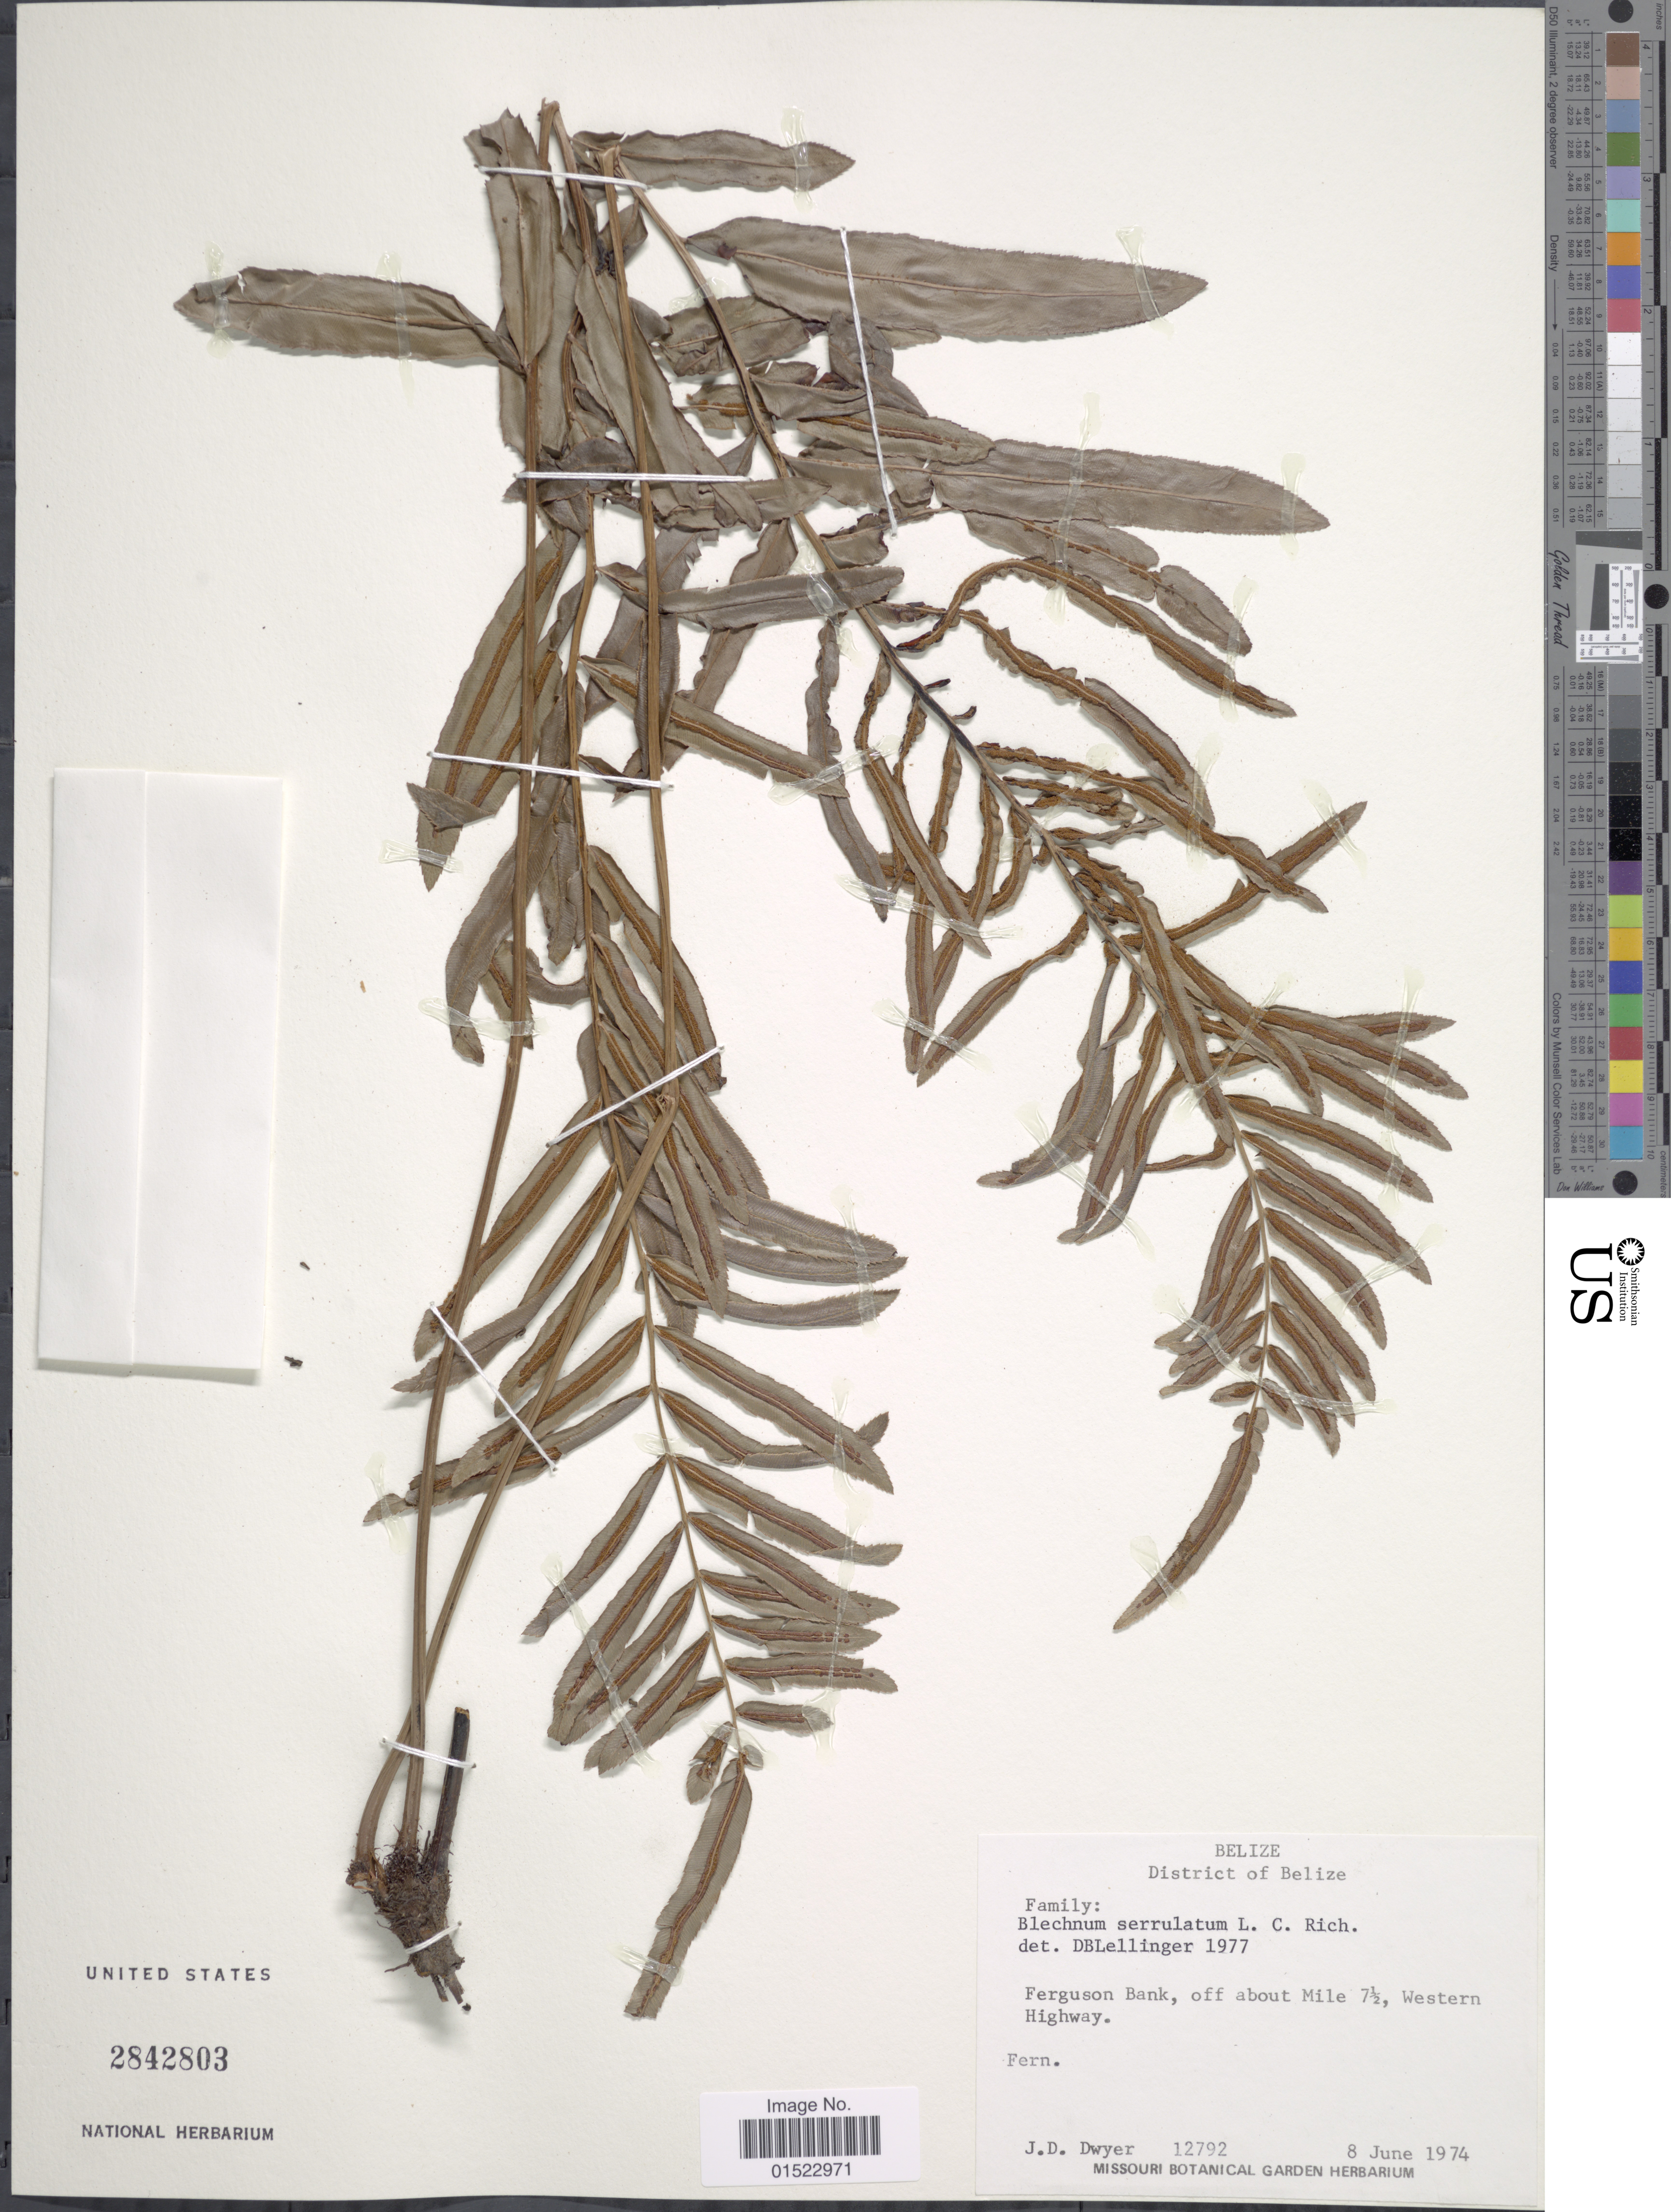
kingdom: Plantae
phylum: Tracheophyta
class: Polypodiopsida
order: Polypodiales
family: Blechnaceae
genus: Telmatoblechnum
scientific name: Telmatoblechnum serrulatum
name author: (Rich.) Perrie et al.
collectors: J. D. Dwyer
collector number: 12792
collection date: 1974-06-08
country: Belize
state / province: Belize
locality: Ferguson Bank, off about Mile 7.5, Western Highway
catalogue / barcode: US 2842803